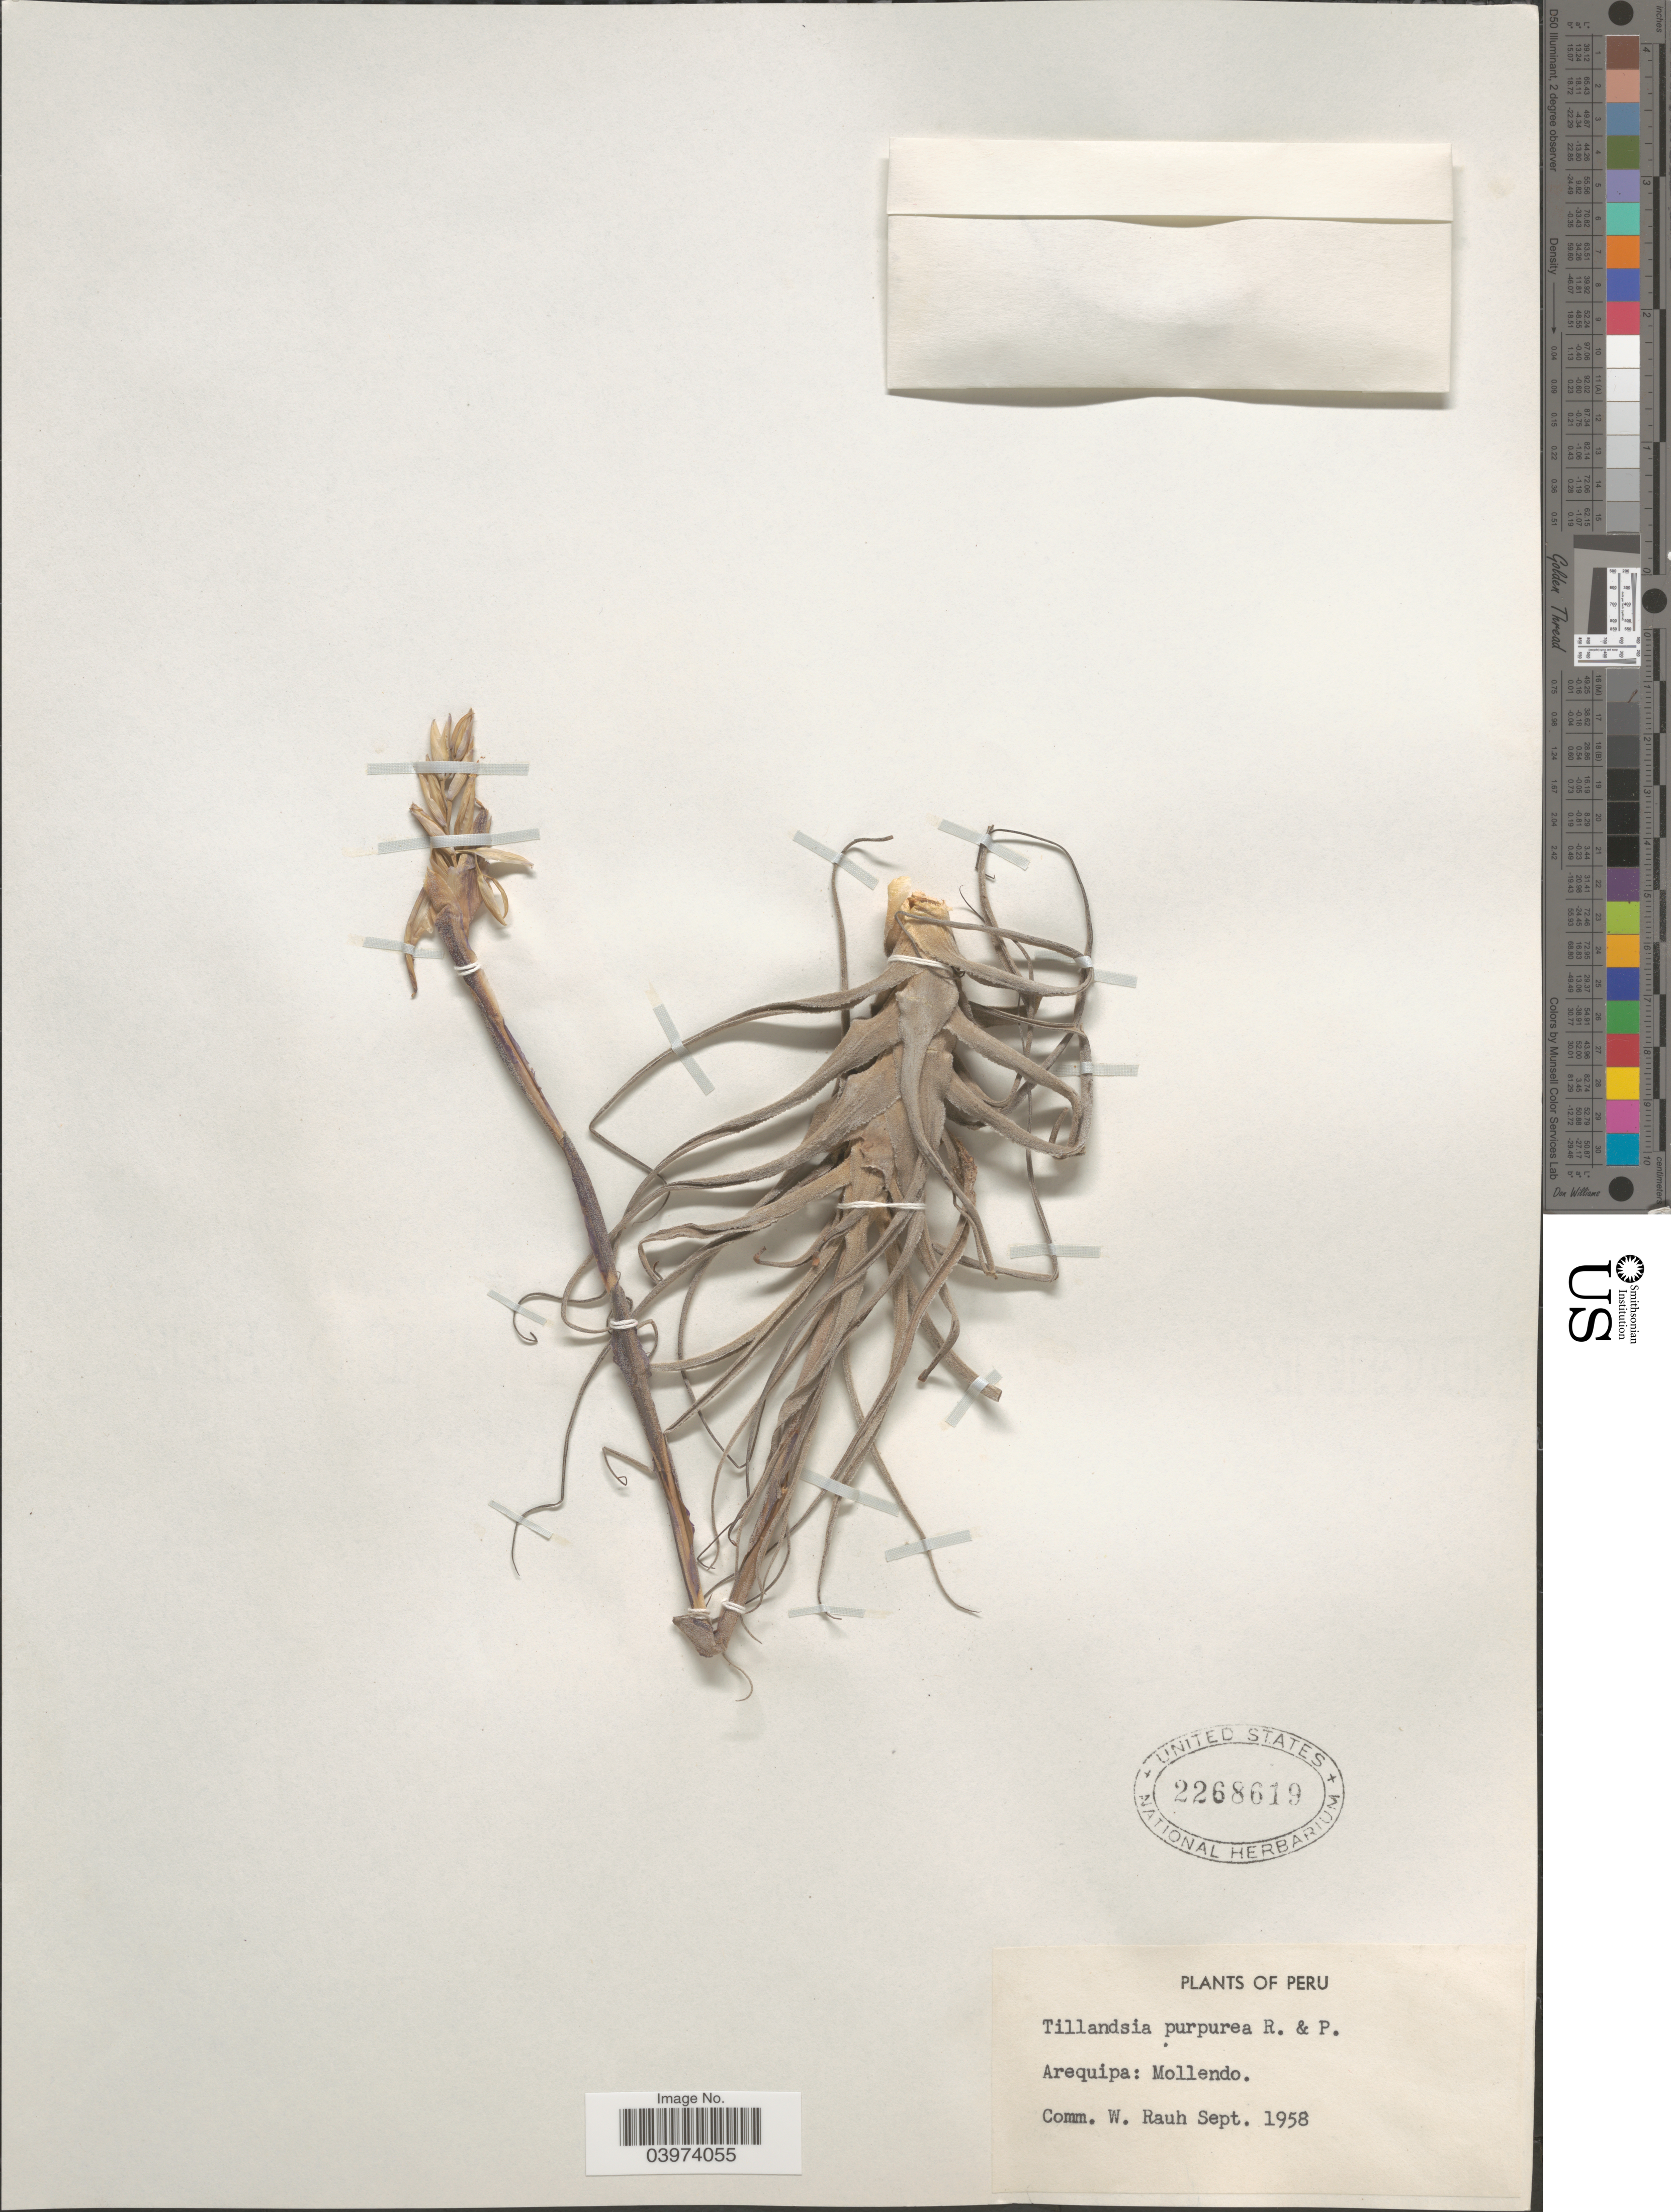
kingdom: Plantae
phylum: Tracheophyta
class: Liliopsida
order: Poales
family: Bromeliaceae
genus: Tillandsia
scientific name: Tillandsia purpurea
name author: Ruiz & Pav.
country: Peru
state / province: Arequipa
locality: Mollendo.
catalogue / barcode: US 2268619